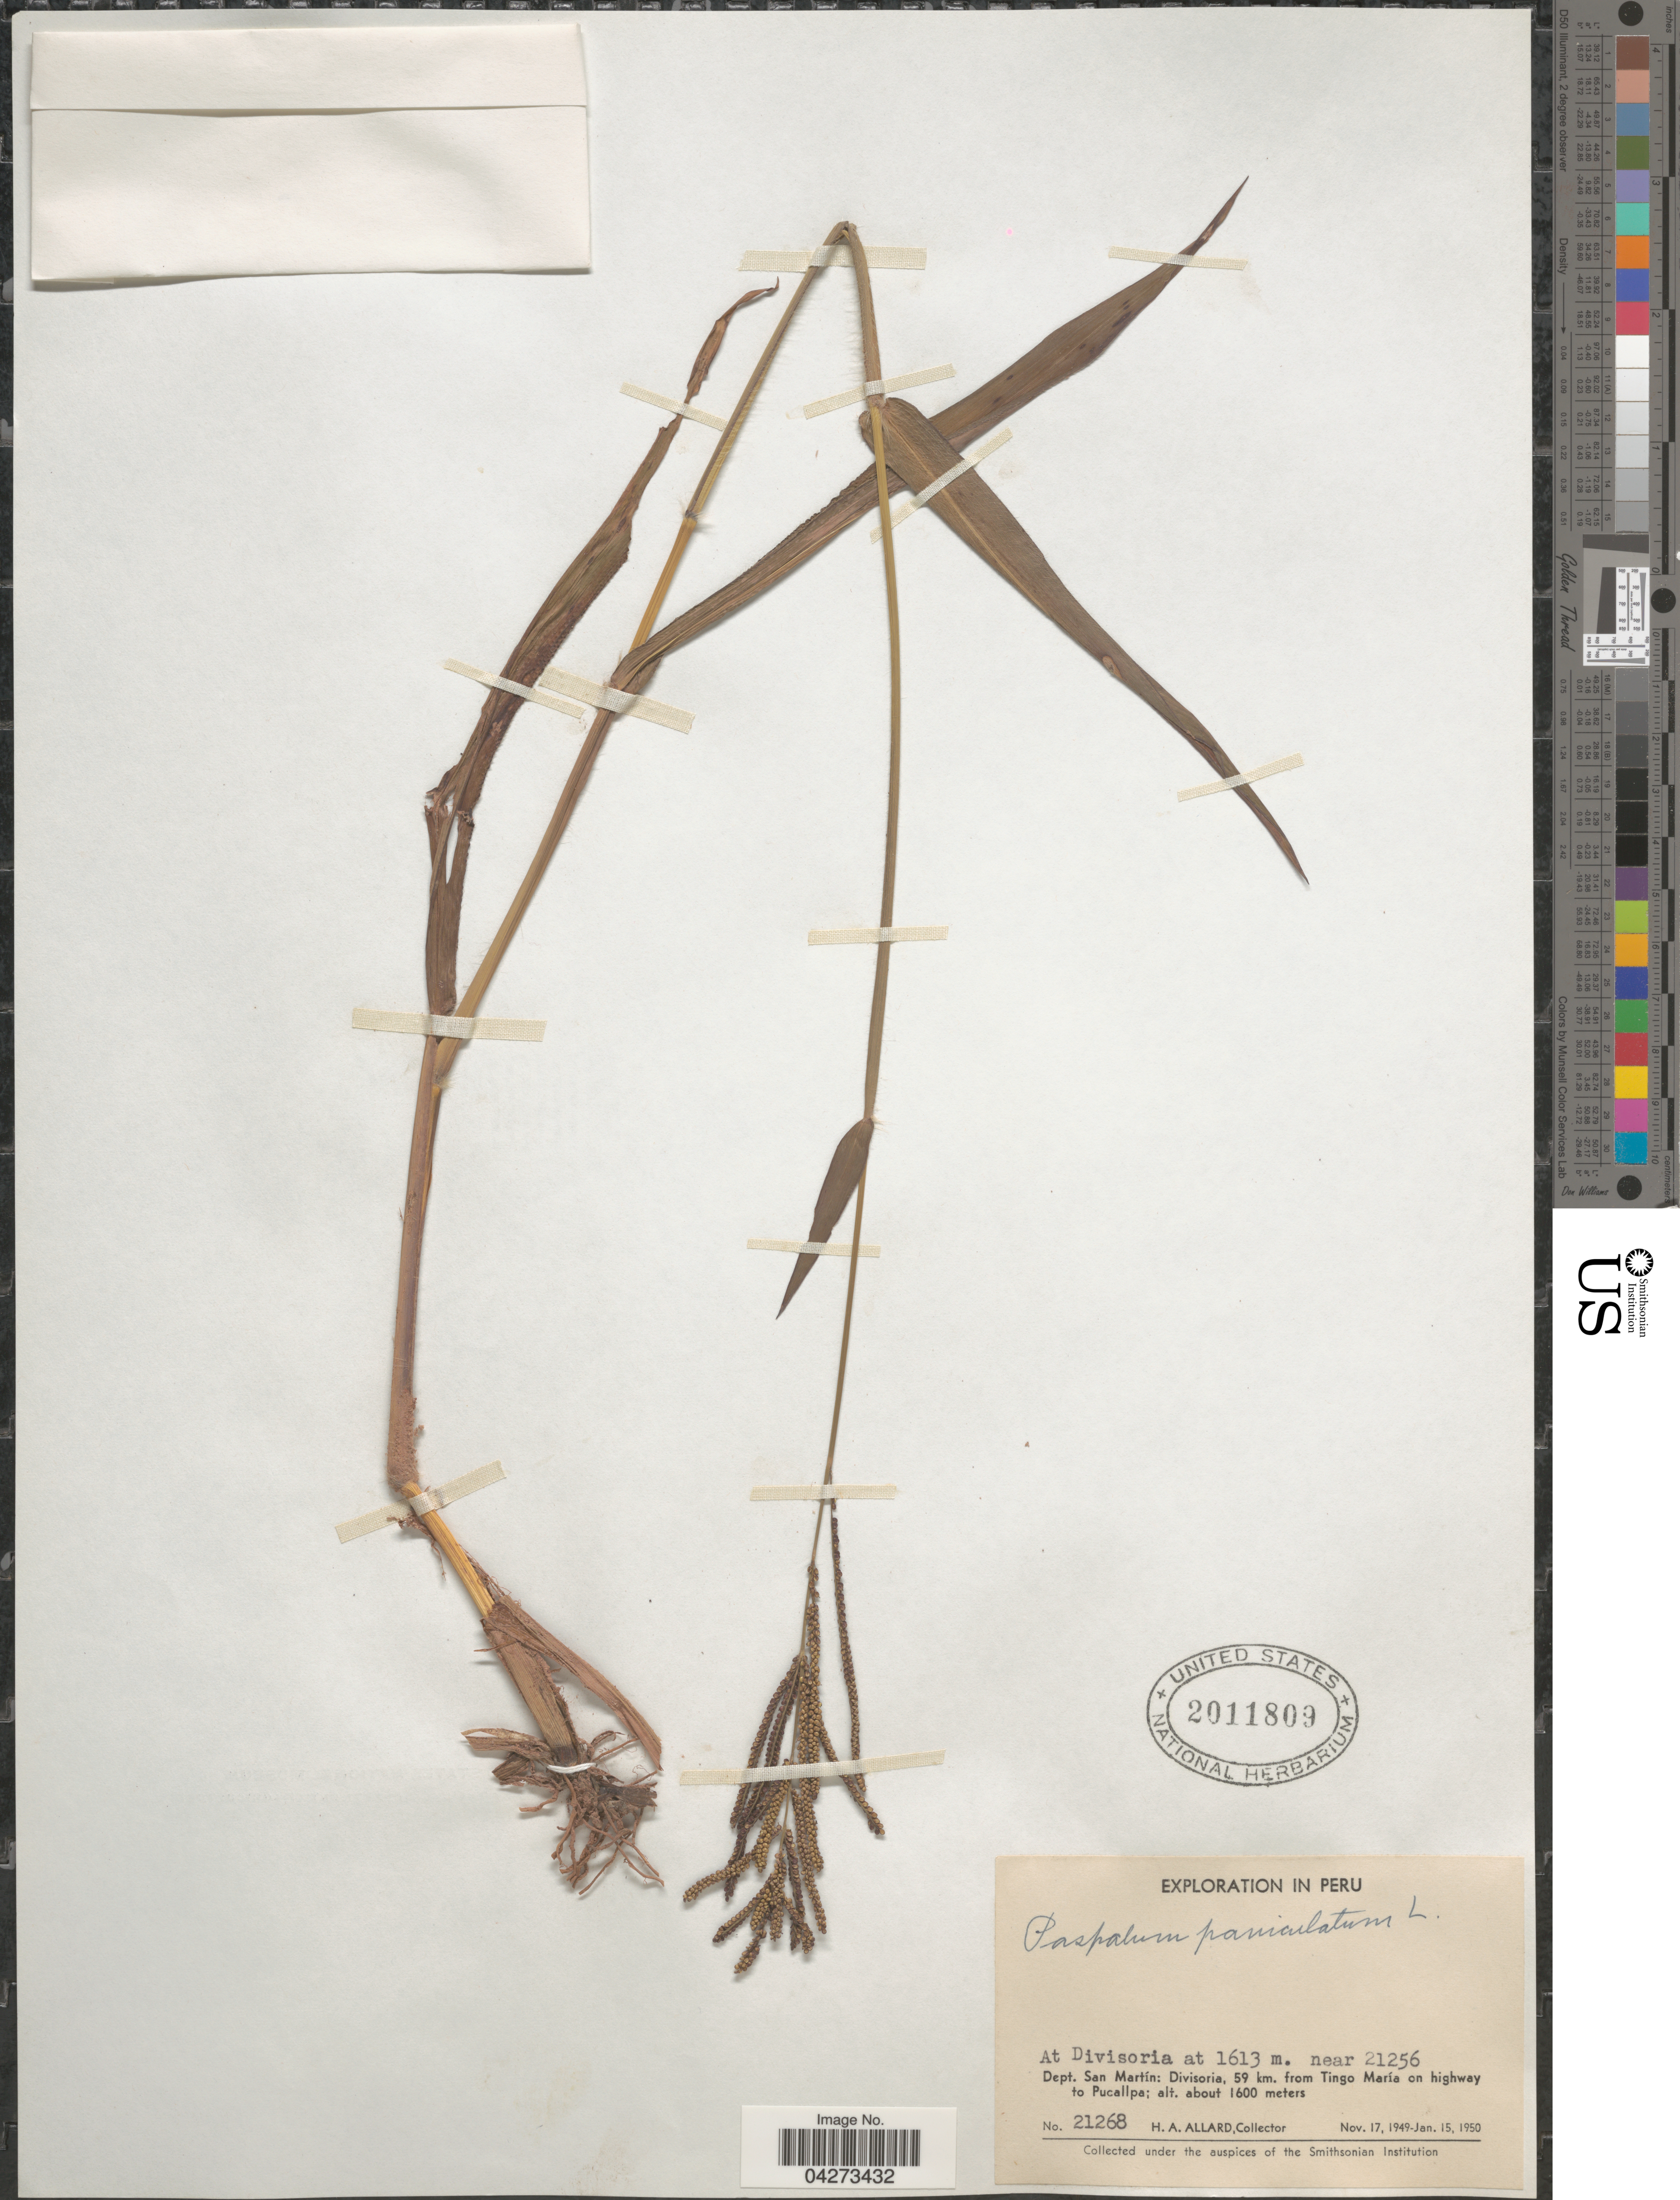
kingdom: Plantae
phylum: Tracheophyta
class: Liliopsida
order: Poales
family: Poaceae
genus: Paspalum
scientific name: Paspalum paniculatum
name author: L.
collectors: H. A. Allard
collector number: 21268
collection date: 1949-11-17/1950-01-15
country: Peru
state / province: San Martín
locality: Exploration in Peru. At Divisoria, at 1613m. near 21256. Dept. San Martin: Divisoria, 59 km. from Tingo María on highway to Pucallpa.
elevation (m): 1600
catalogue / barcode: US 2011809